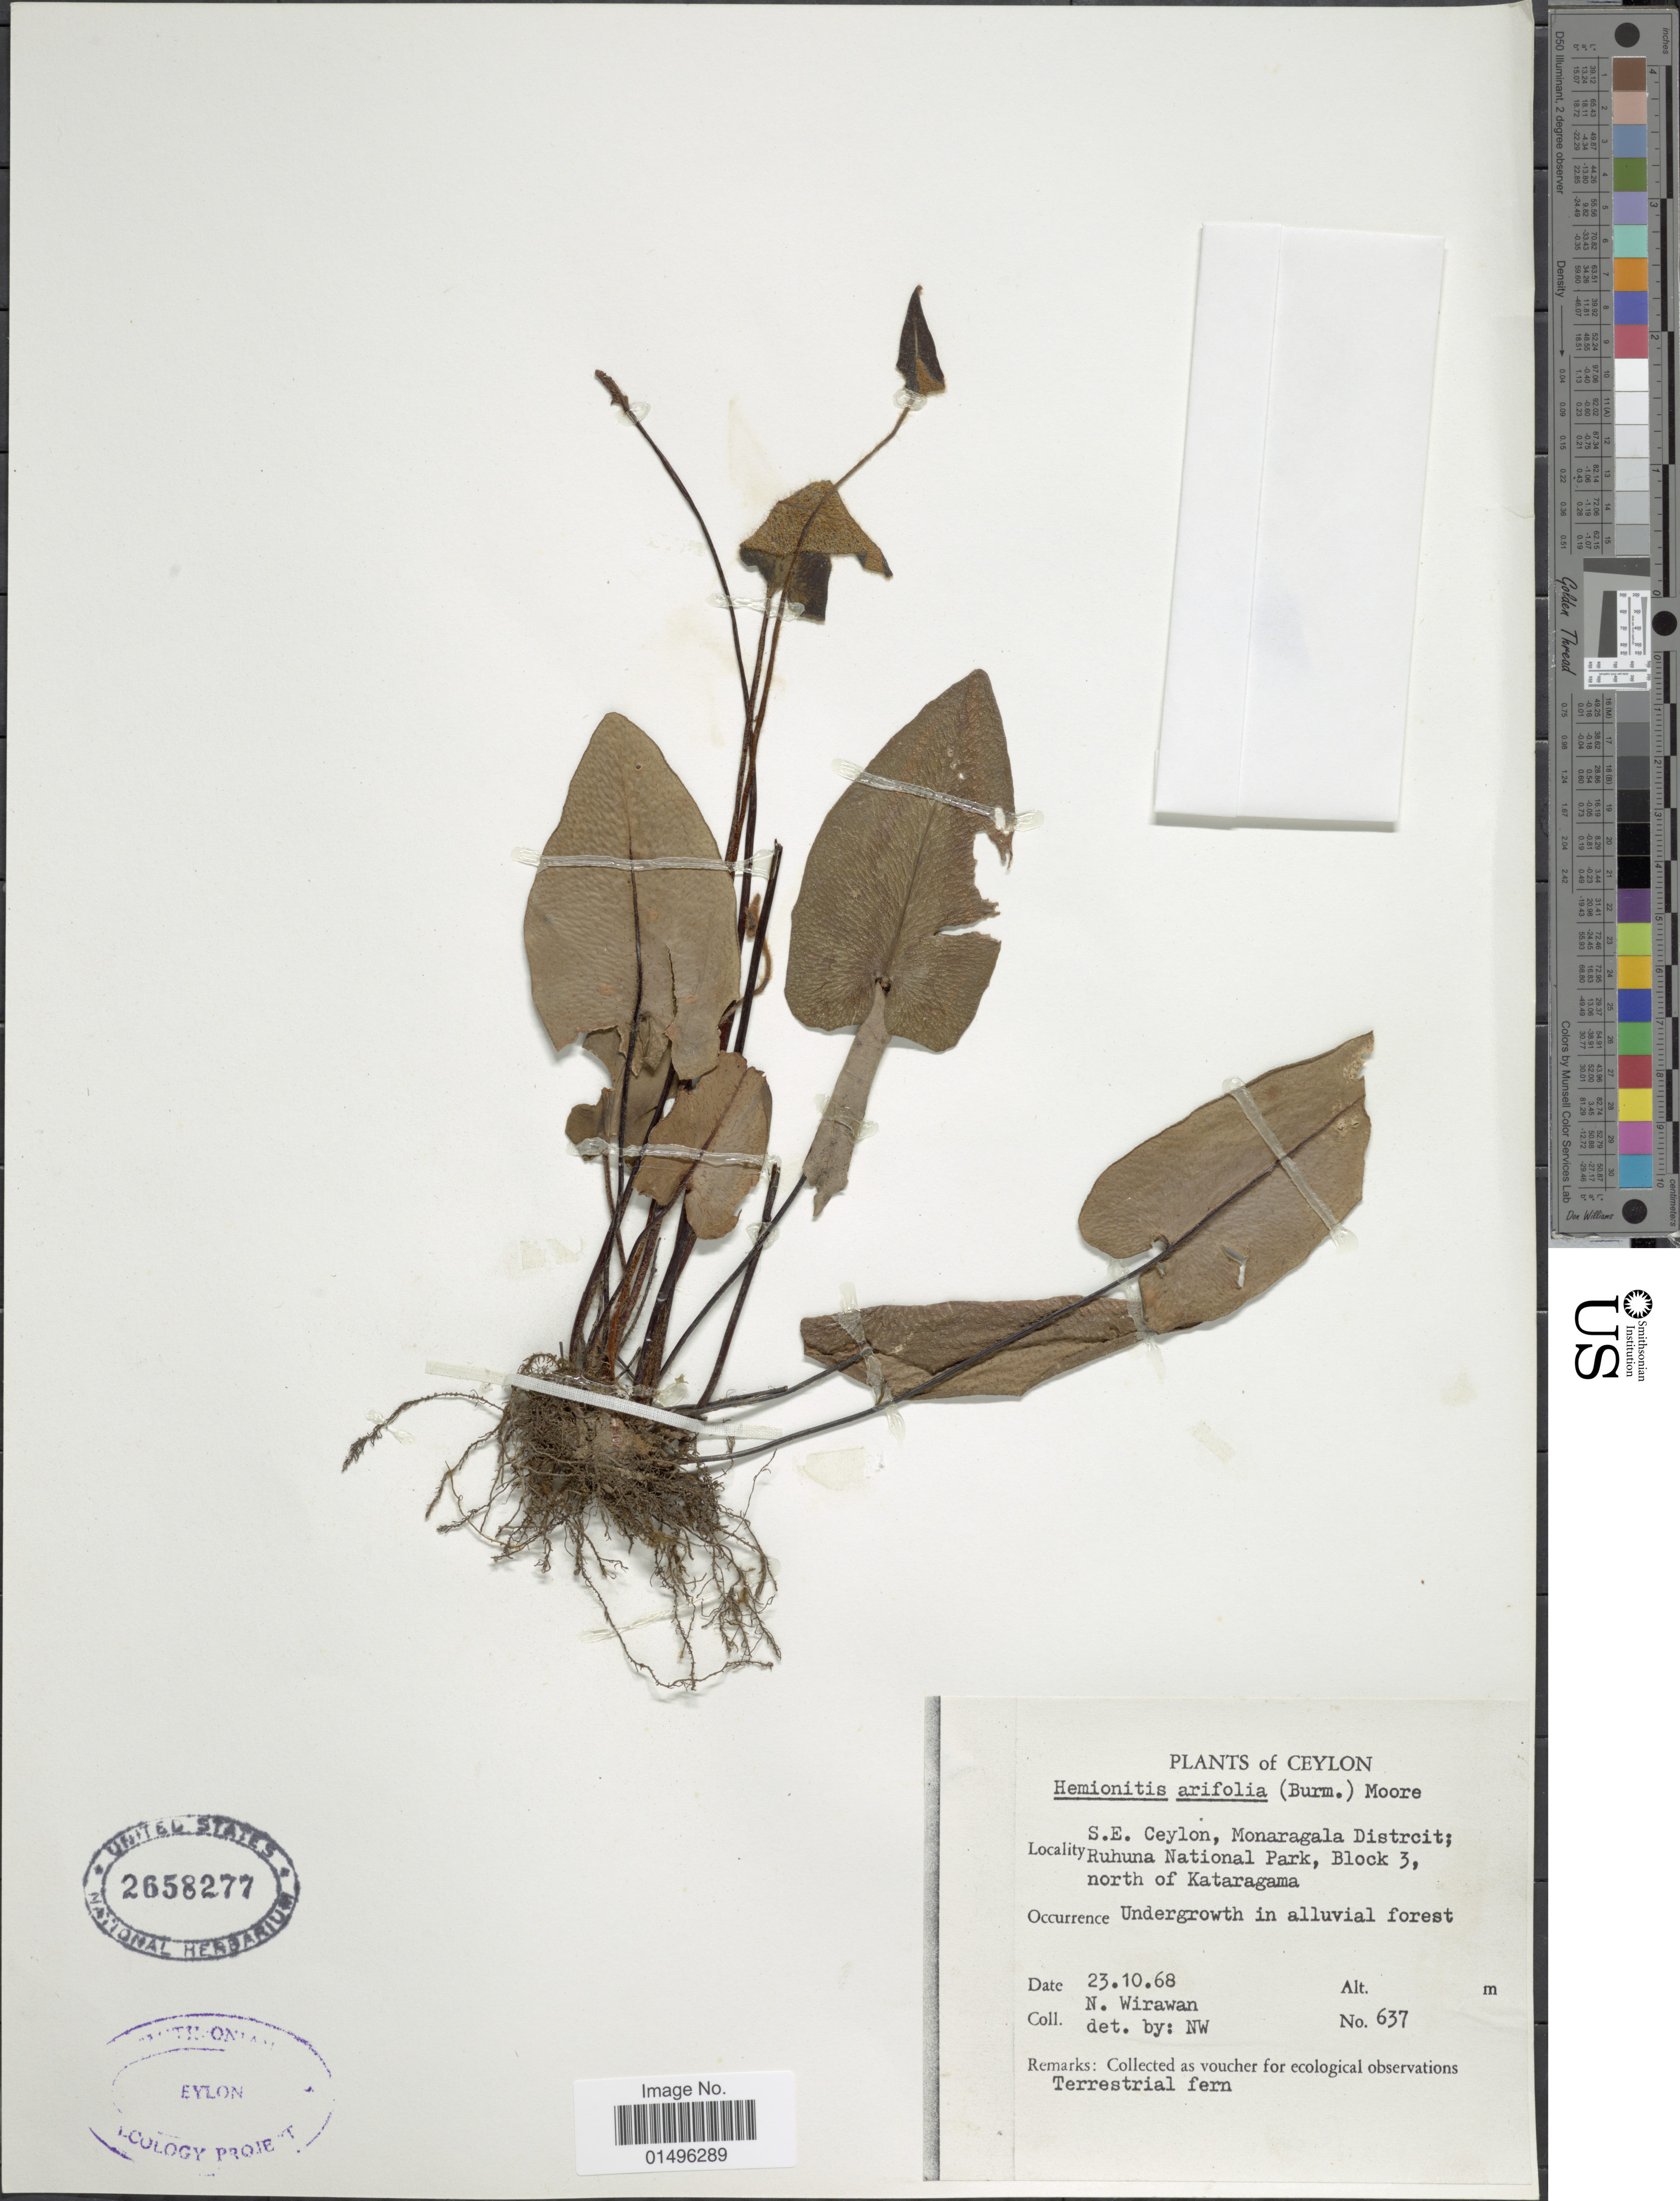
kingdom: Plantae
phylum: Tracheophyta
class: Polypodiopsida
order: Polypodiales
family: Pteridaceae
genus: Parahemionitis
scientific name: Parahemionitis cordata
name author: (Roxb. ex Hook. & Grev.) Fraser-Jenk.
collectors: N. Wirawan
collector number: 637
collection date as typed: Transcribed d/m/y: 23/10/68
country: Sri Lanka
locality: Ceylon, S. E. Ceylon, Monaragala District; Ruhuna National park, Block 3, north of Kataragama.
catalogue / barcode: US 2658277